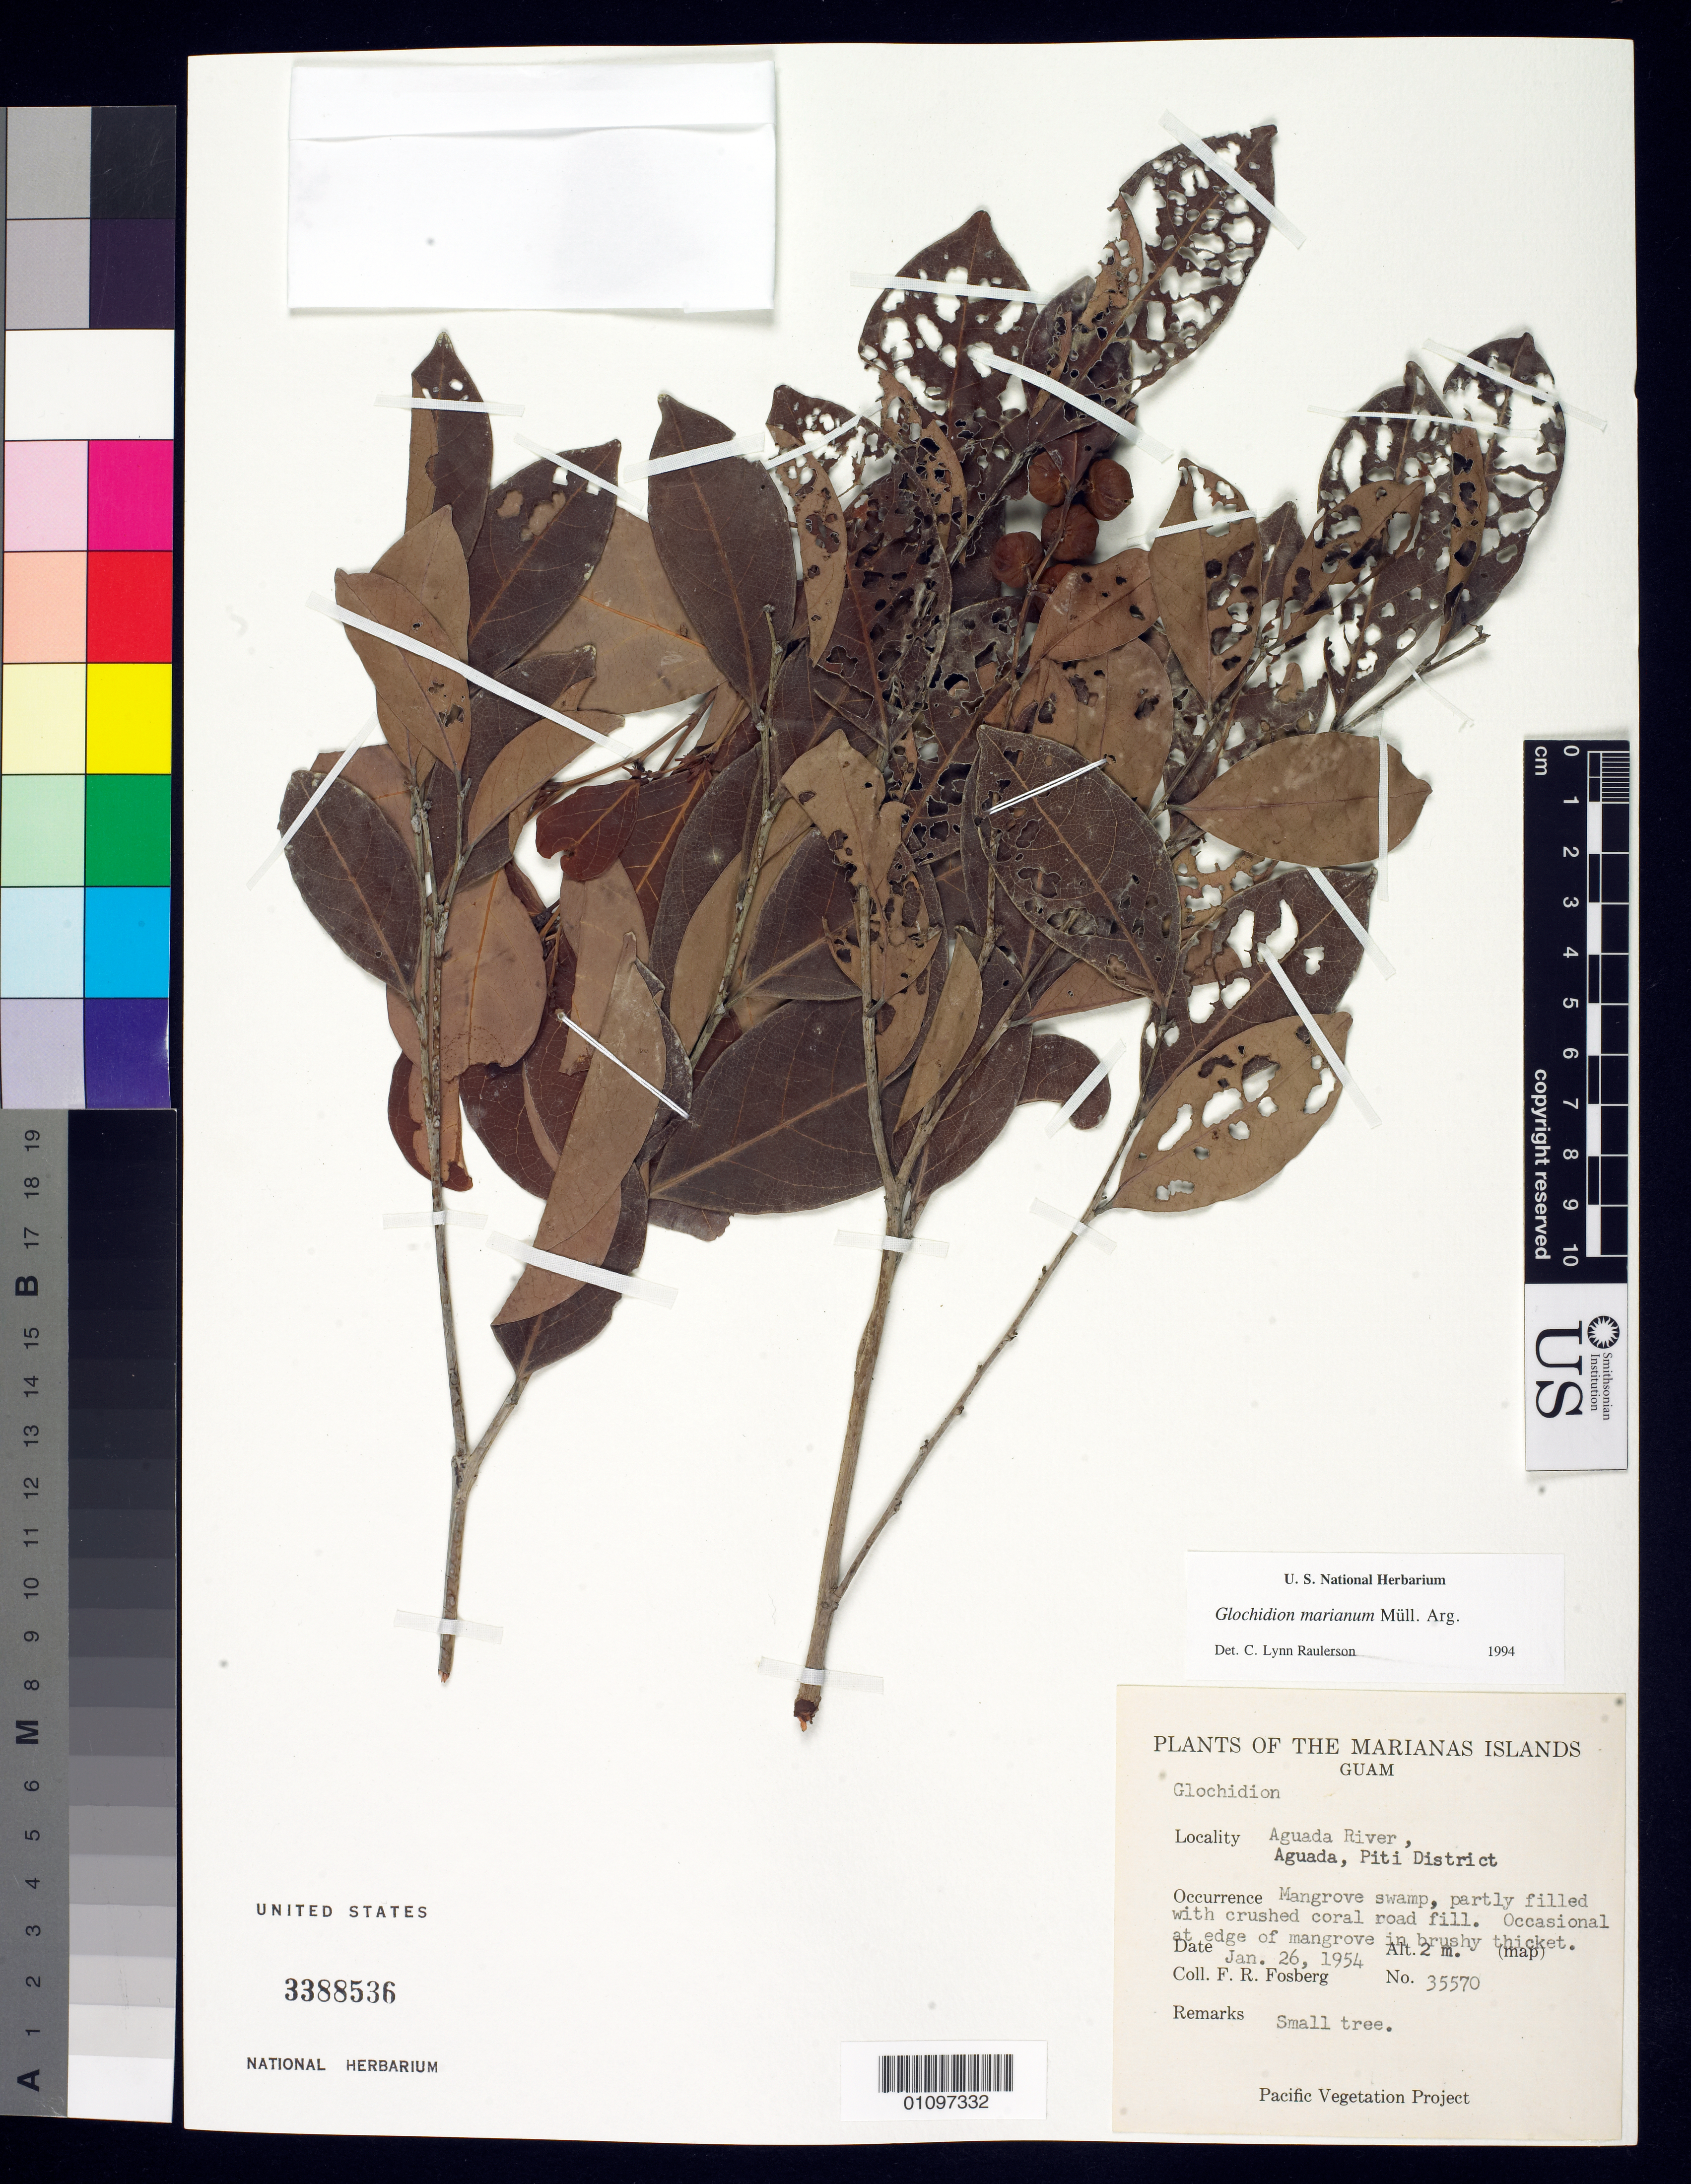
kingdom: Plantae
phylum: Tracheophyta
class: Magnoliopsida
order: Malpighiales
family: Phyllanthaceae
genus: Phyllanthus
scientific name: Phyllanthus marianus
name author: Müll. Arg.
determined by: Wagner, W. L., (BOT), Smithsonian Institution - National Museum of Natural History (UNITED STATES)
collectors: F. R. Fosberg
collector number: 35570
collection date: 1954-01-26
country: Guam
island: Guam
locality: Aguada River, Aguada, Piti District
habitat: Mangrove swamp, filled with crushed coral road fill. edge of mangrove in brushy thicket.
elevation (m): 2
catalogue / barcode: US 3388536